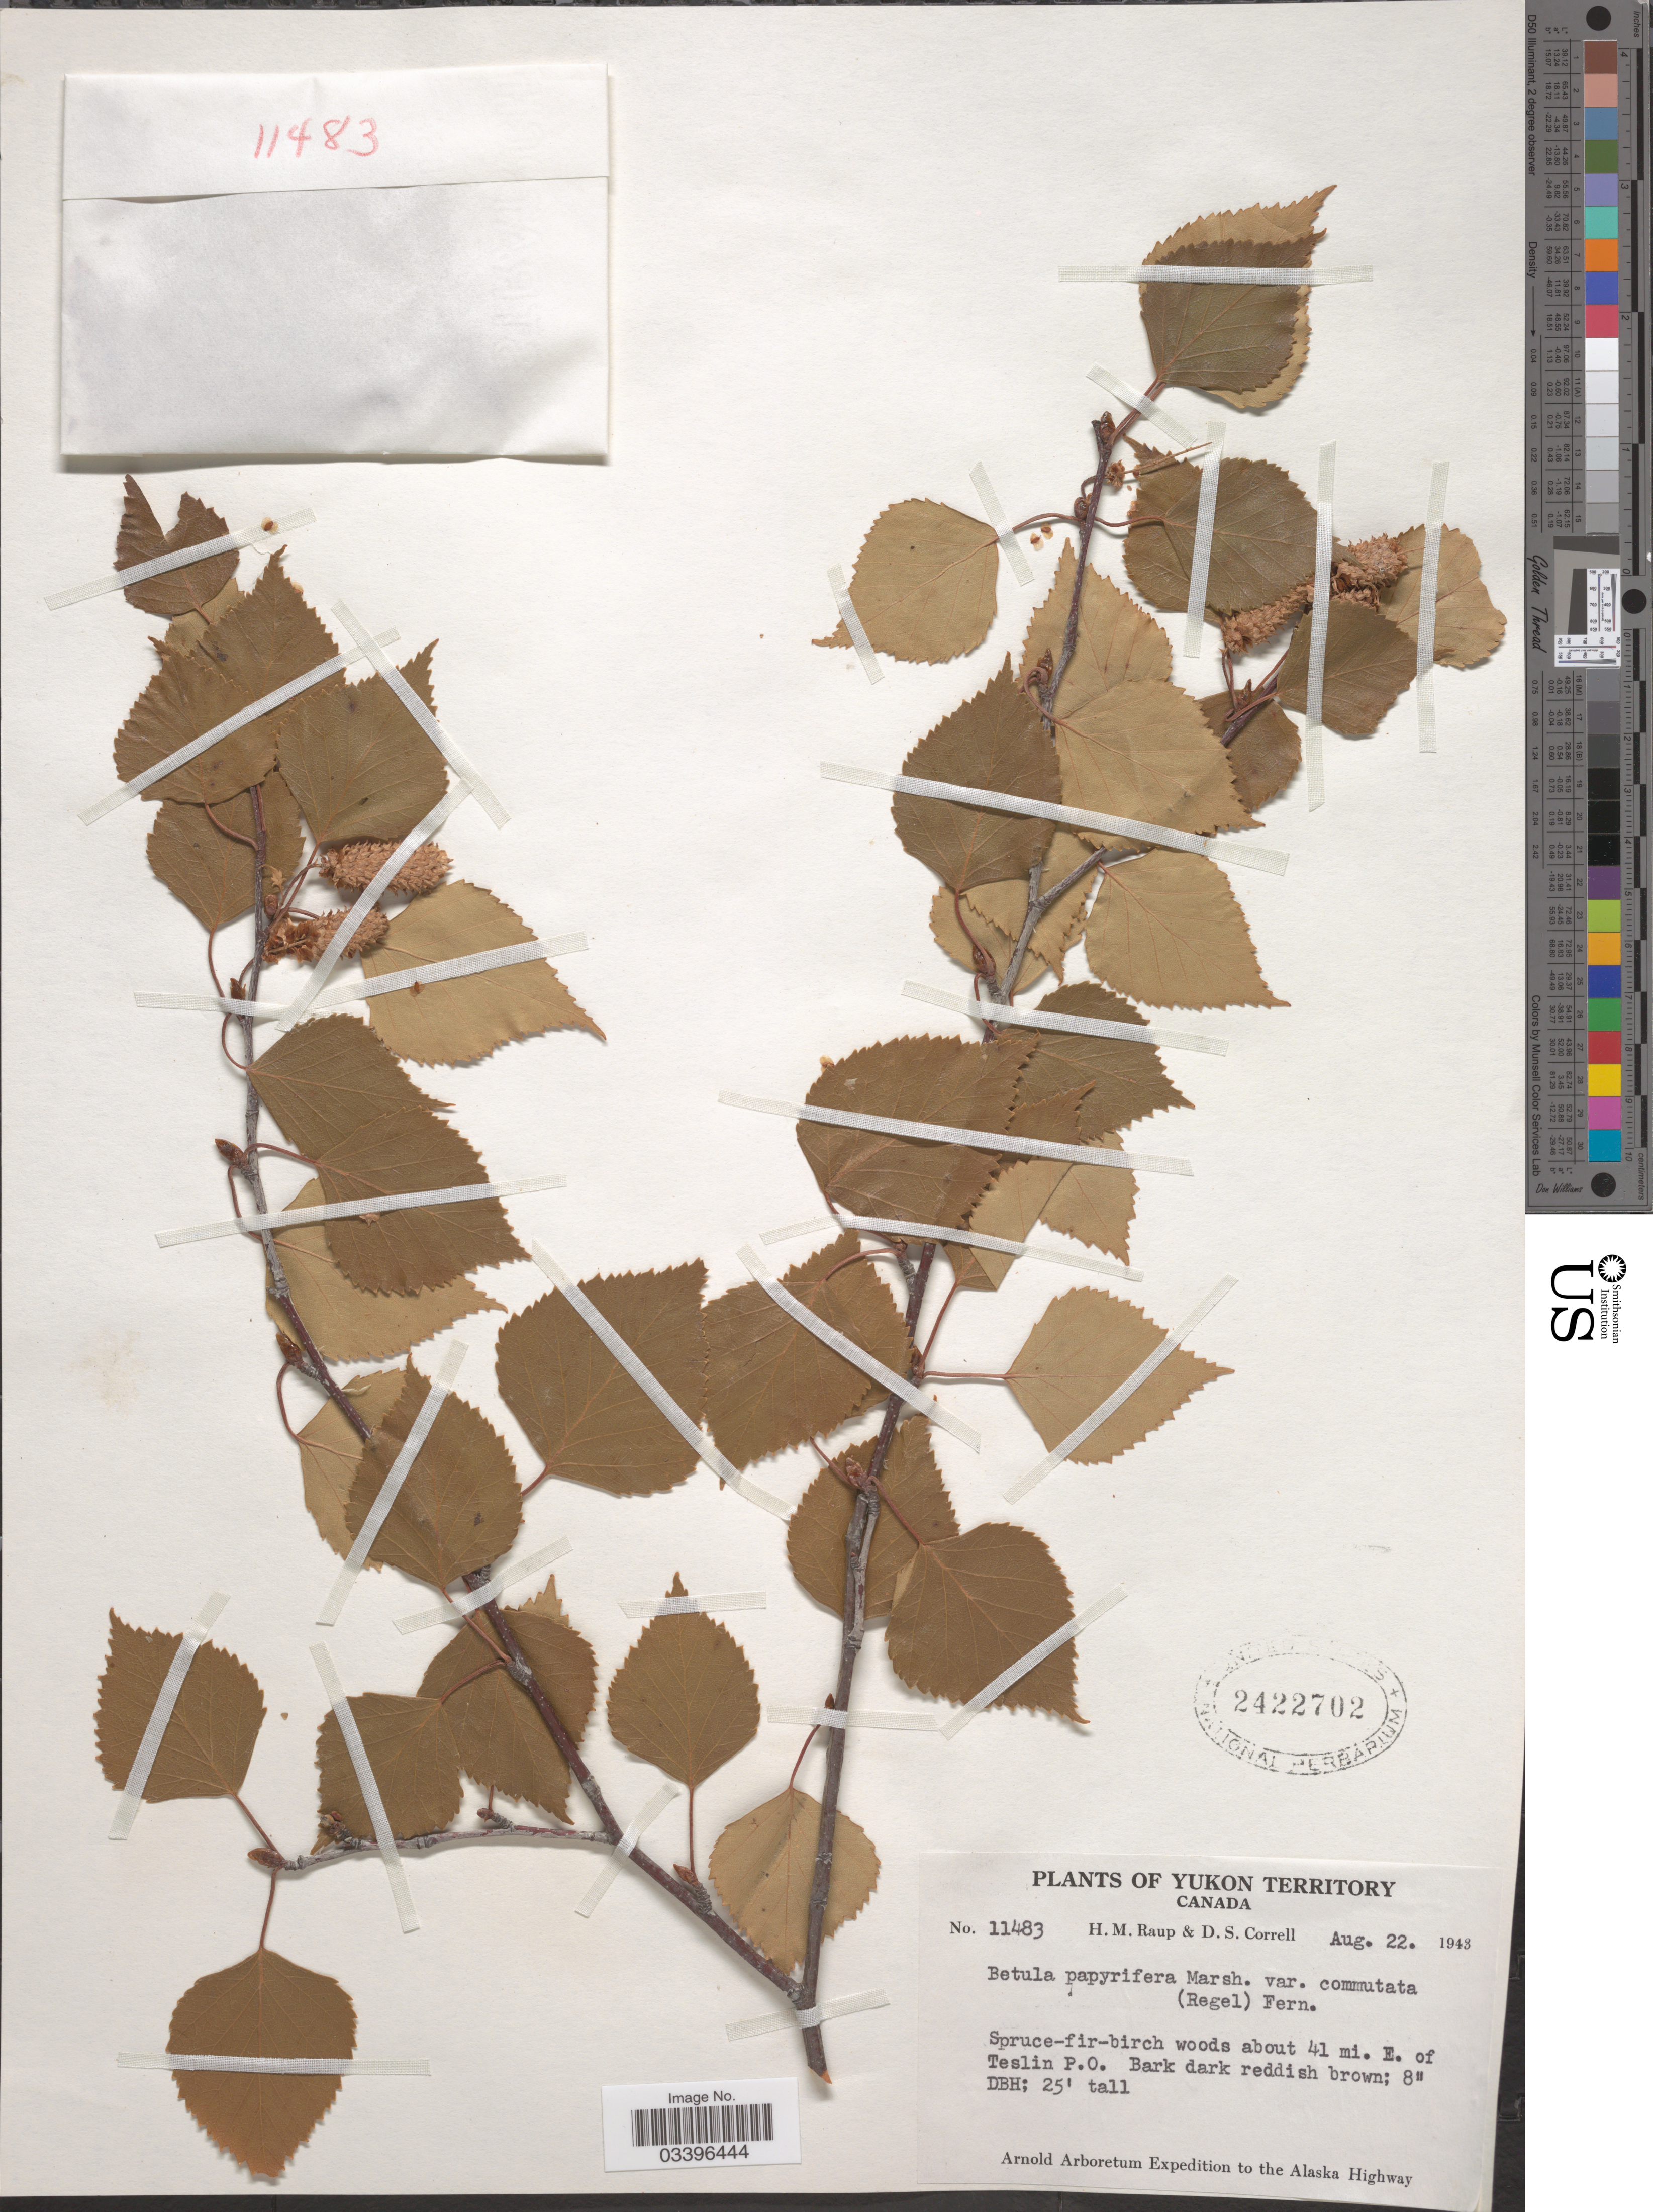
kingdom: Plantae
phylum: Tracheophyta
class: Magnoliopsida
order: Fagales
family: Betulaceae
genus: Betula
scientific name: Betula papyrifera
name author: Marshall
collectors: H. Raup & D. S. Correll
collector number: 11483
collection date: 1943-08-22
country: Canada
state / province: Yukon Territory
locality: About 41 mi. E. of Teslin P. O. Alaska Highway.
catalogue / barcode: US 2422702